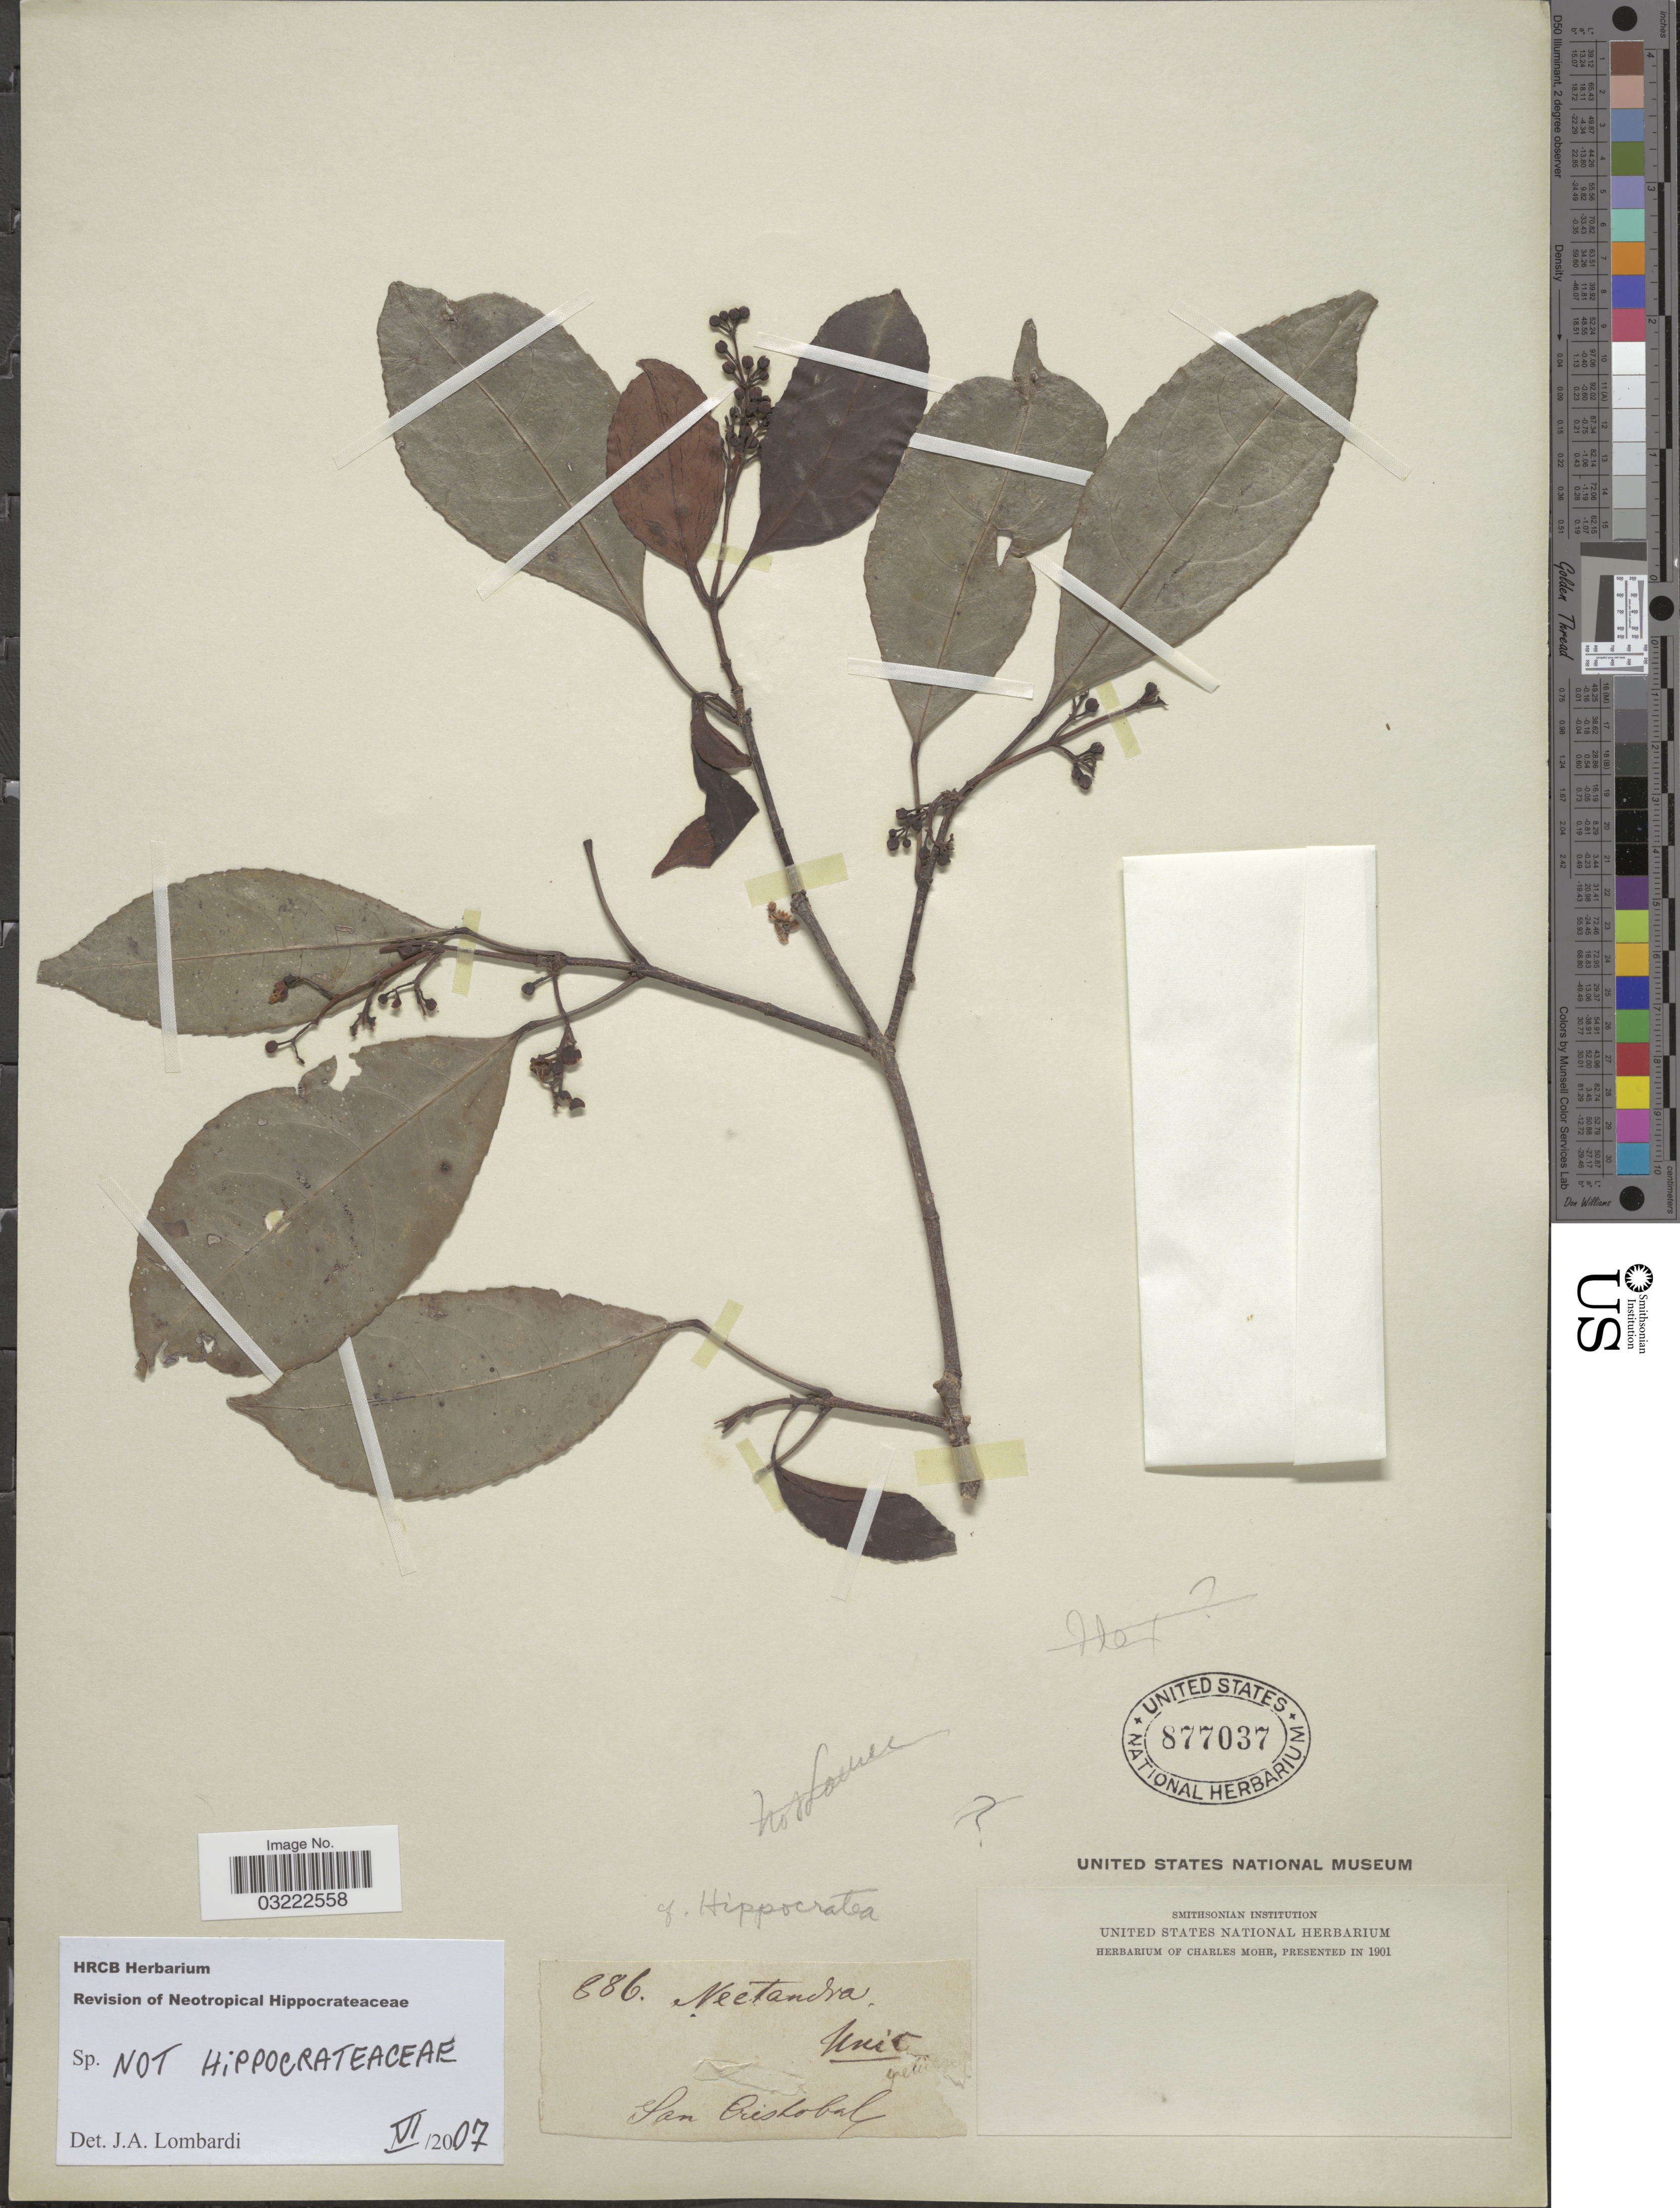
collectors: ex herb. Charles Mohr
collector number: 886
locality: San Cristobal.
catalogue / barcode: US 877037